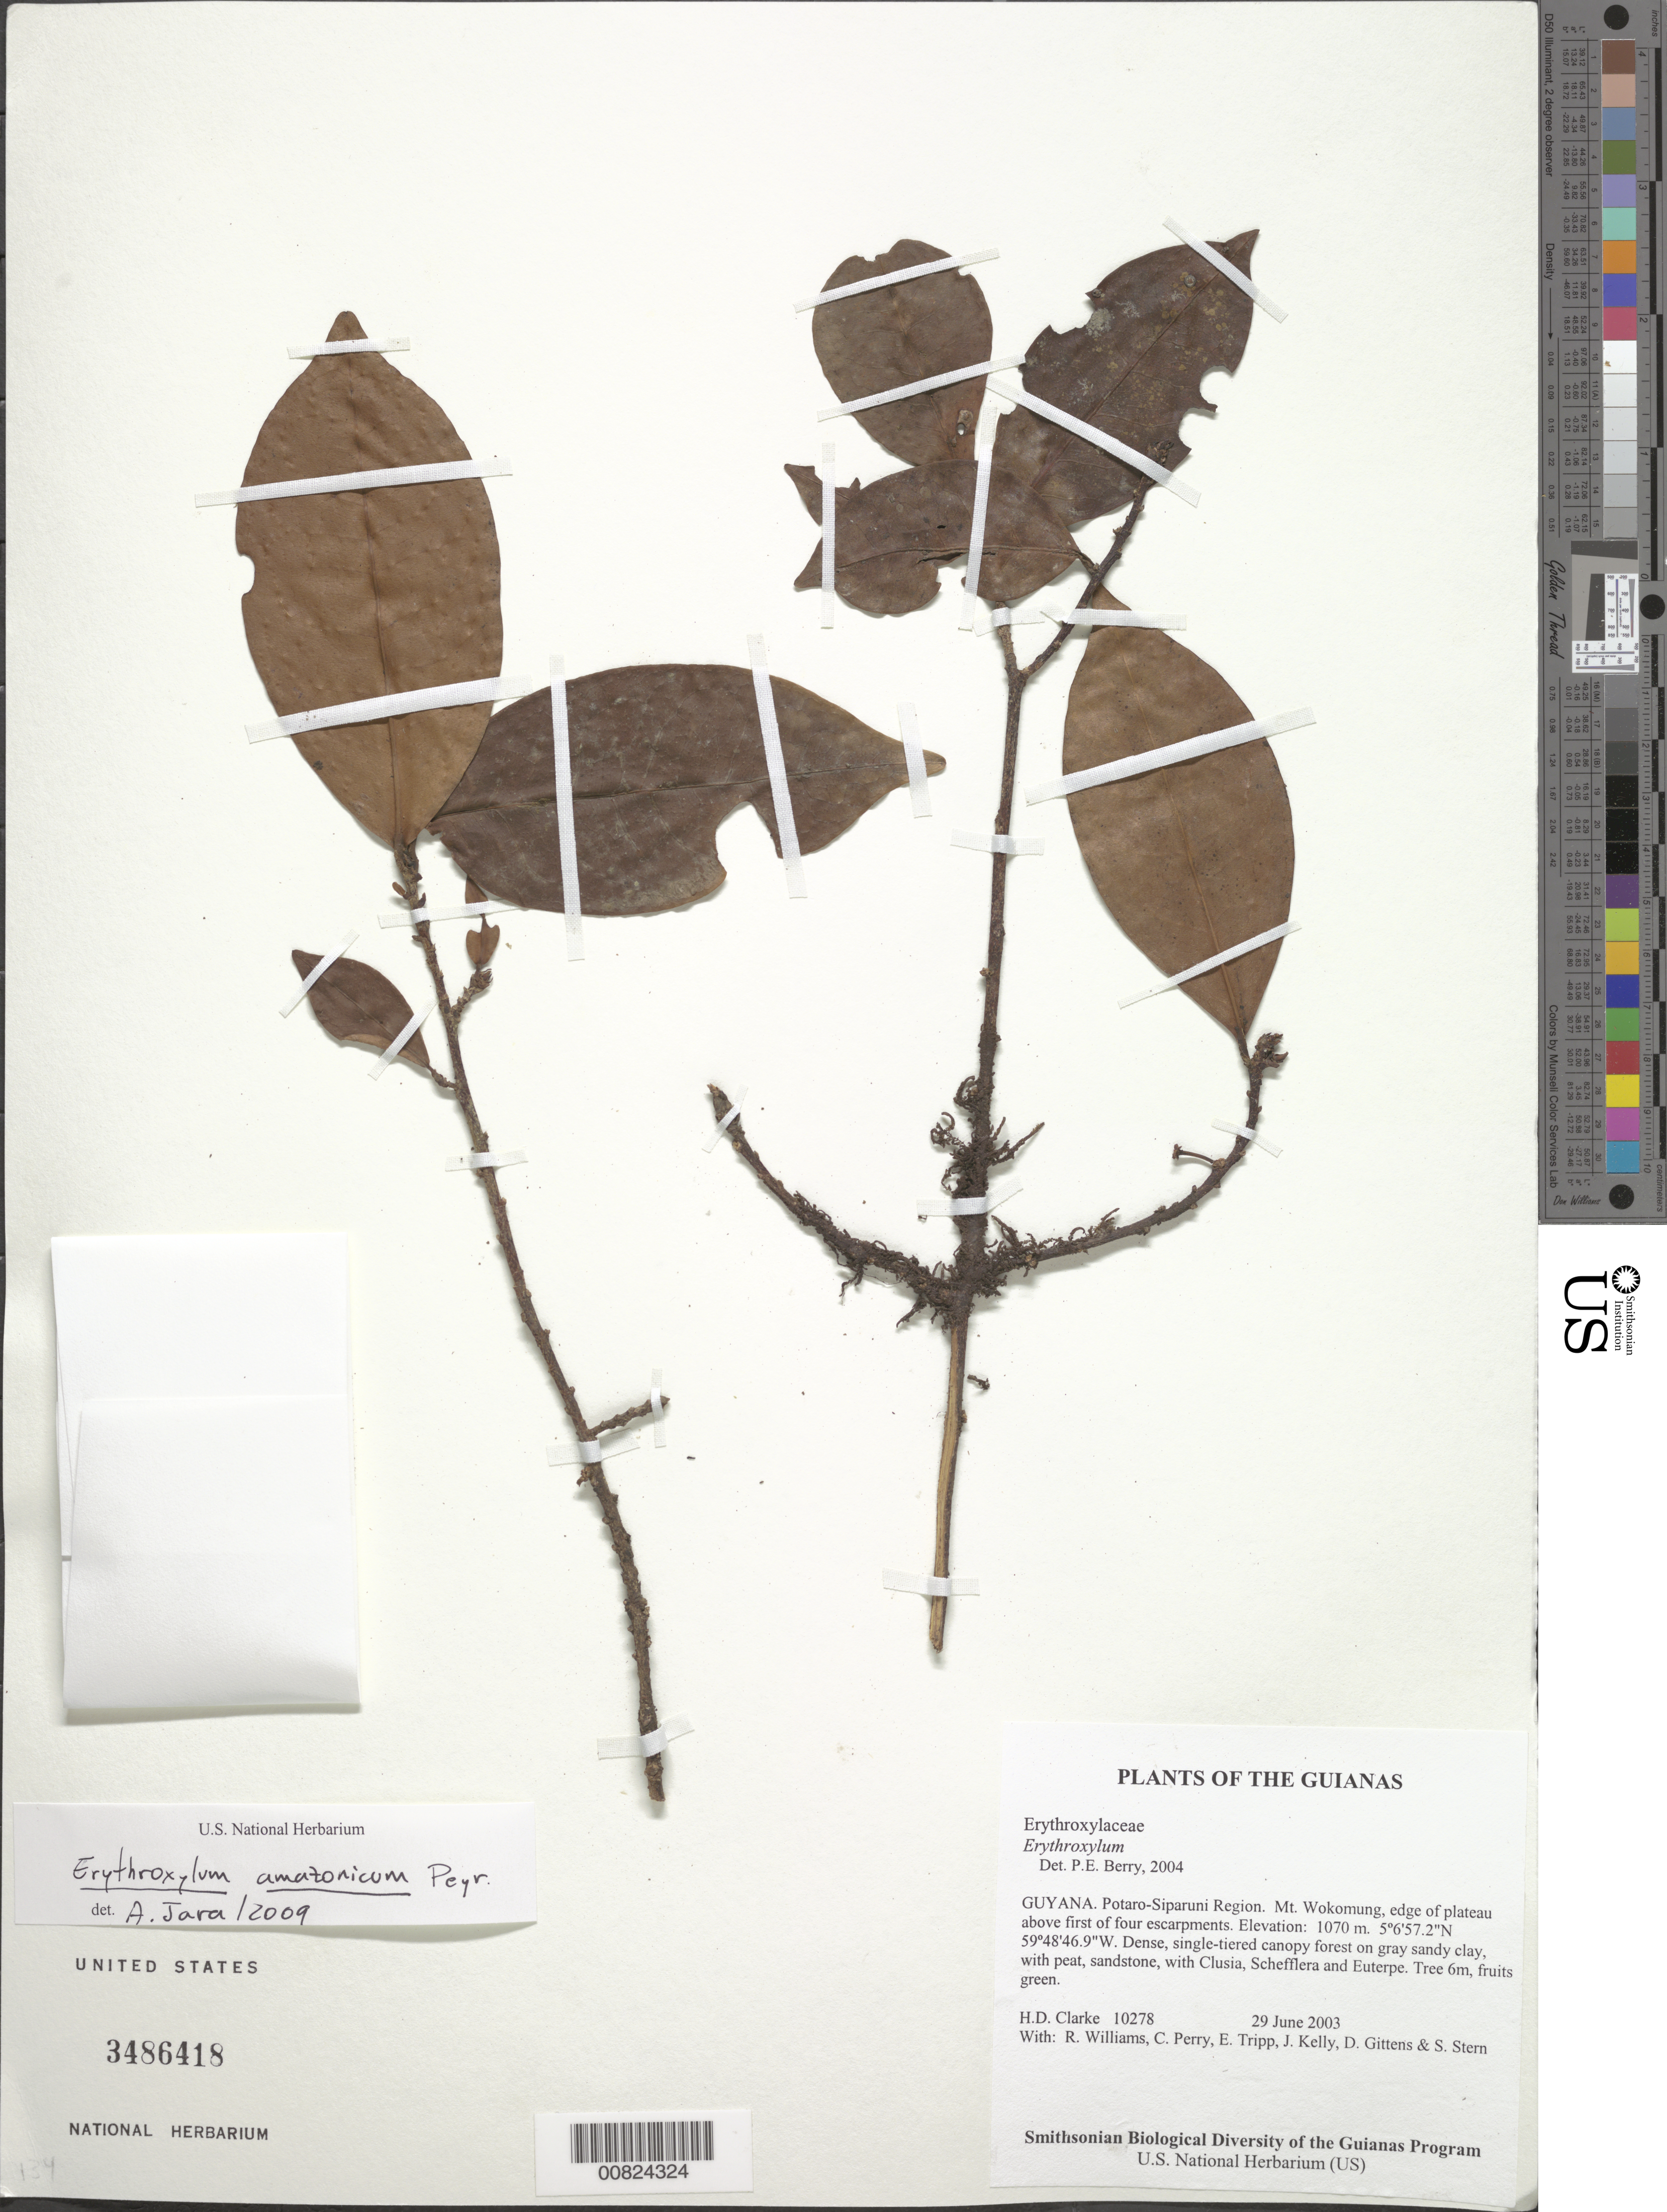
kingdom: Plantae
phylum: Tracheophyta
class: Magnoliopsida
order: Malpighiales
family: Erythroxylaceae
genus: Erythroxylum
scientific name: Erythroxylum amazonicum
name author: Peyr.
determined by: Jara, O. A.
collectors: H. D. Clarke, R. Williams, C. Perry, E. Tripp, J. Kelly, D. Gittens & S. R. Stern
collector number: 10278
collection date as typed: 29 June 2003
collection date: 2003-06-29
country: Guyana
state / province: Potaro-Siparuni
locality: Mt. Wokomung, edge of plateau above first of four escarpments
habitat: Dense, single-tiered canopy forest on gray sandy clay, with peat, sandstone, with Clusia, Schefflera and Euterpe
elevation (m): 1070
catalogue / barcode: US 3486418